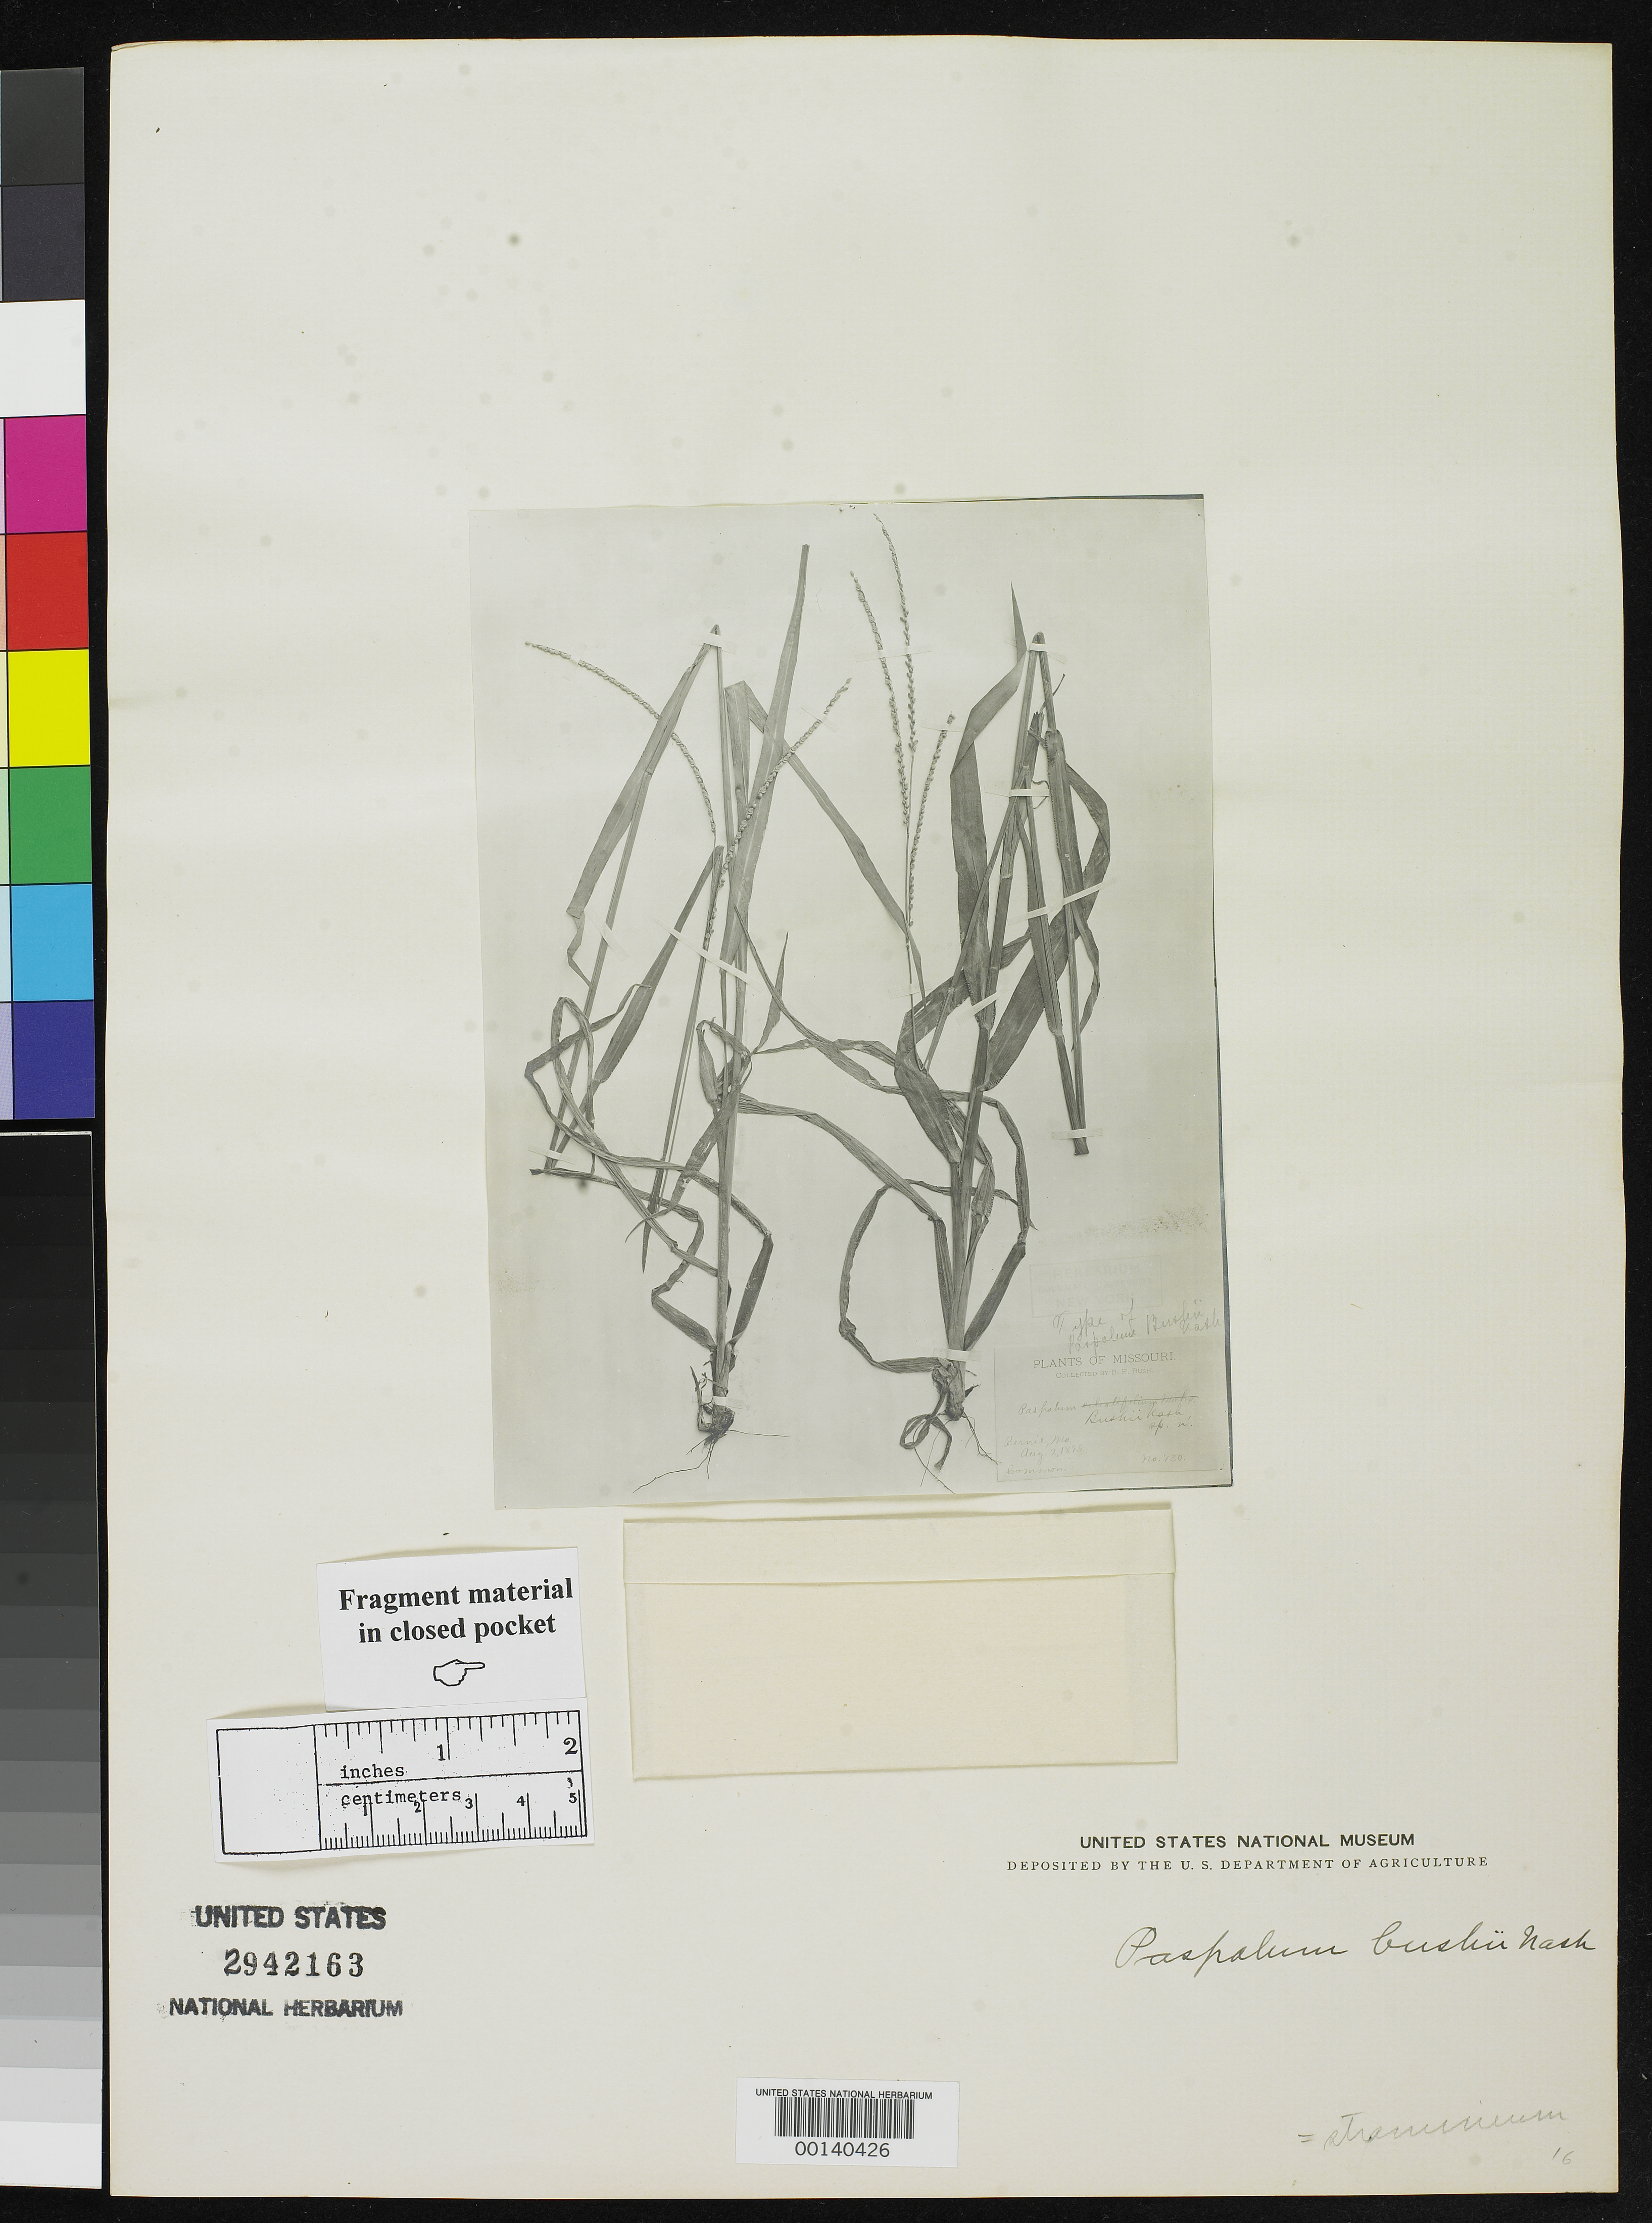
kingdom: Plantae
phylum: Tracheophyta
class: Liliopsida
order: Poales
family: Poaceae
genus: Paspalum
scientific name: Paspalum bushii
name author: Nash in Britton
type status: Type Fragment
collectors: B. F. Bush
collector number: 130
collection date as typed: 02 Aug 1895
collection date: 1895-08-02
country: United States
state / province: Missouri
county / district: Stoddard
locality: Bernie.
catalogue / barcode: US 2942163